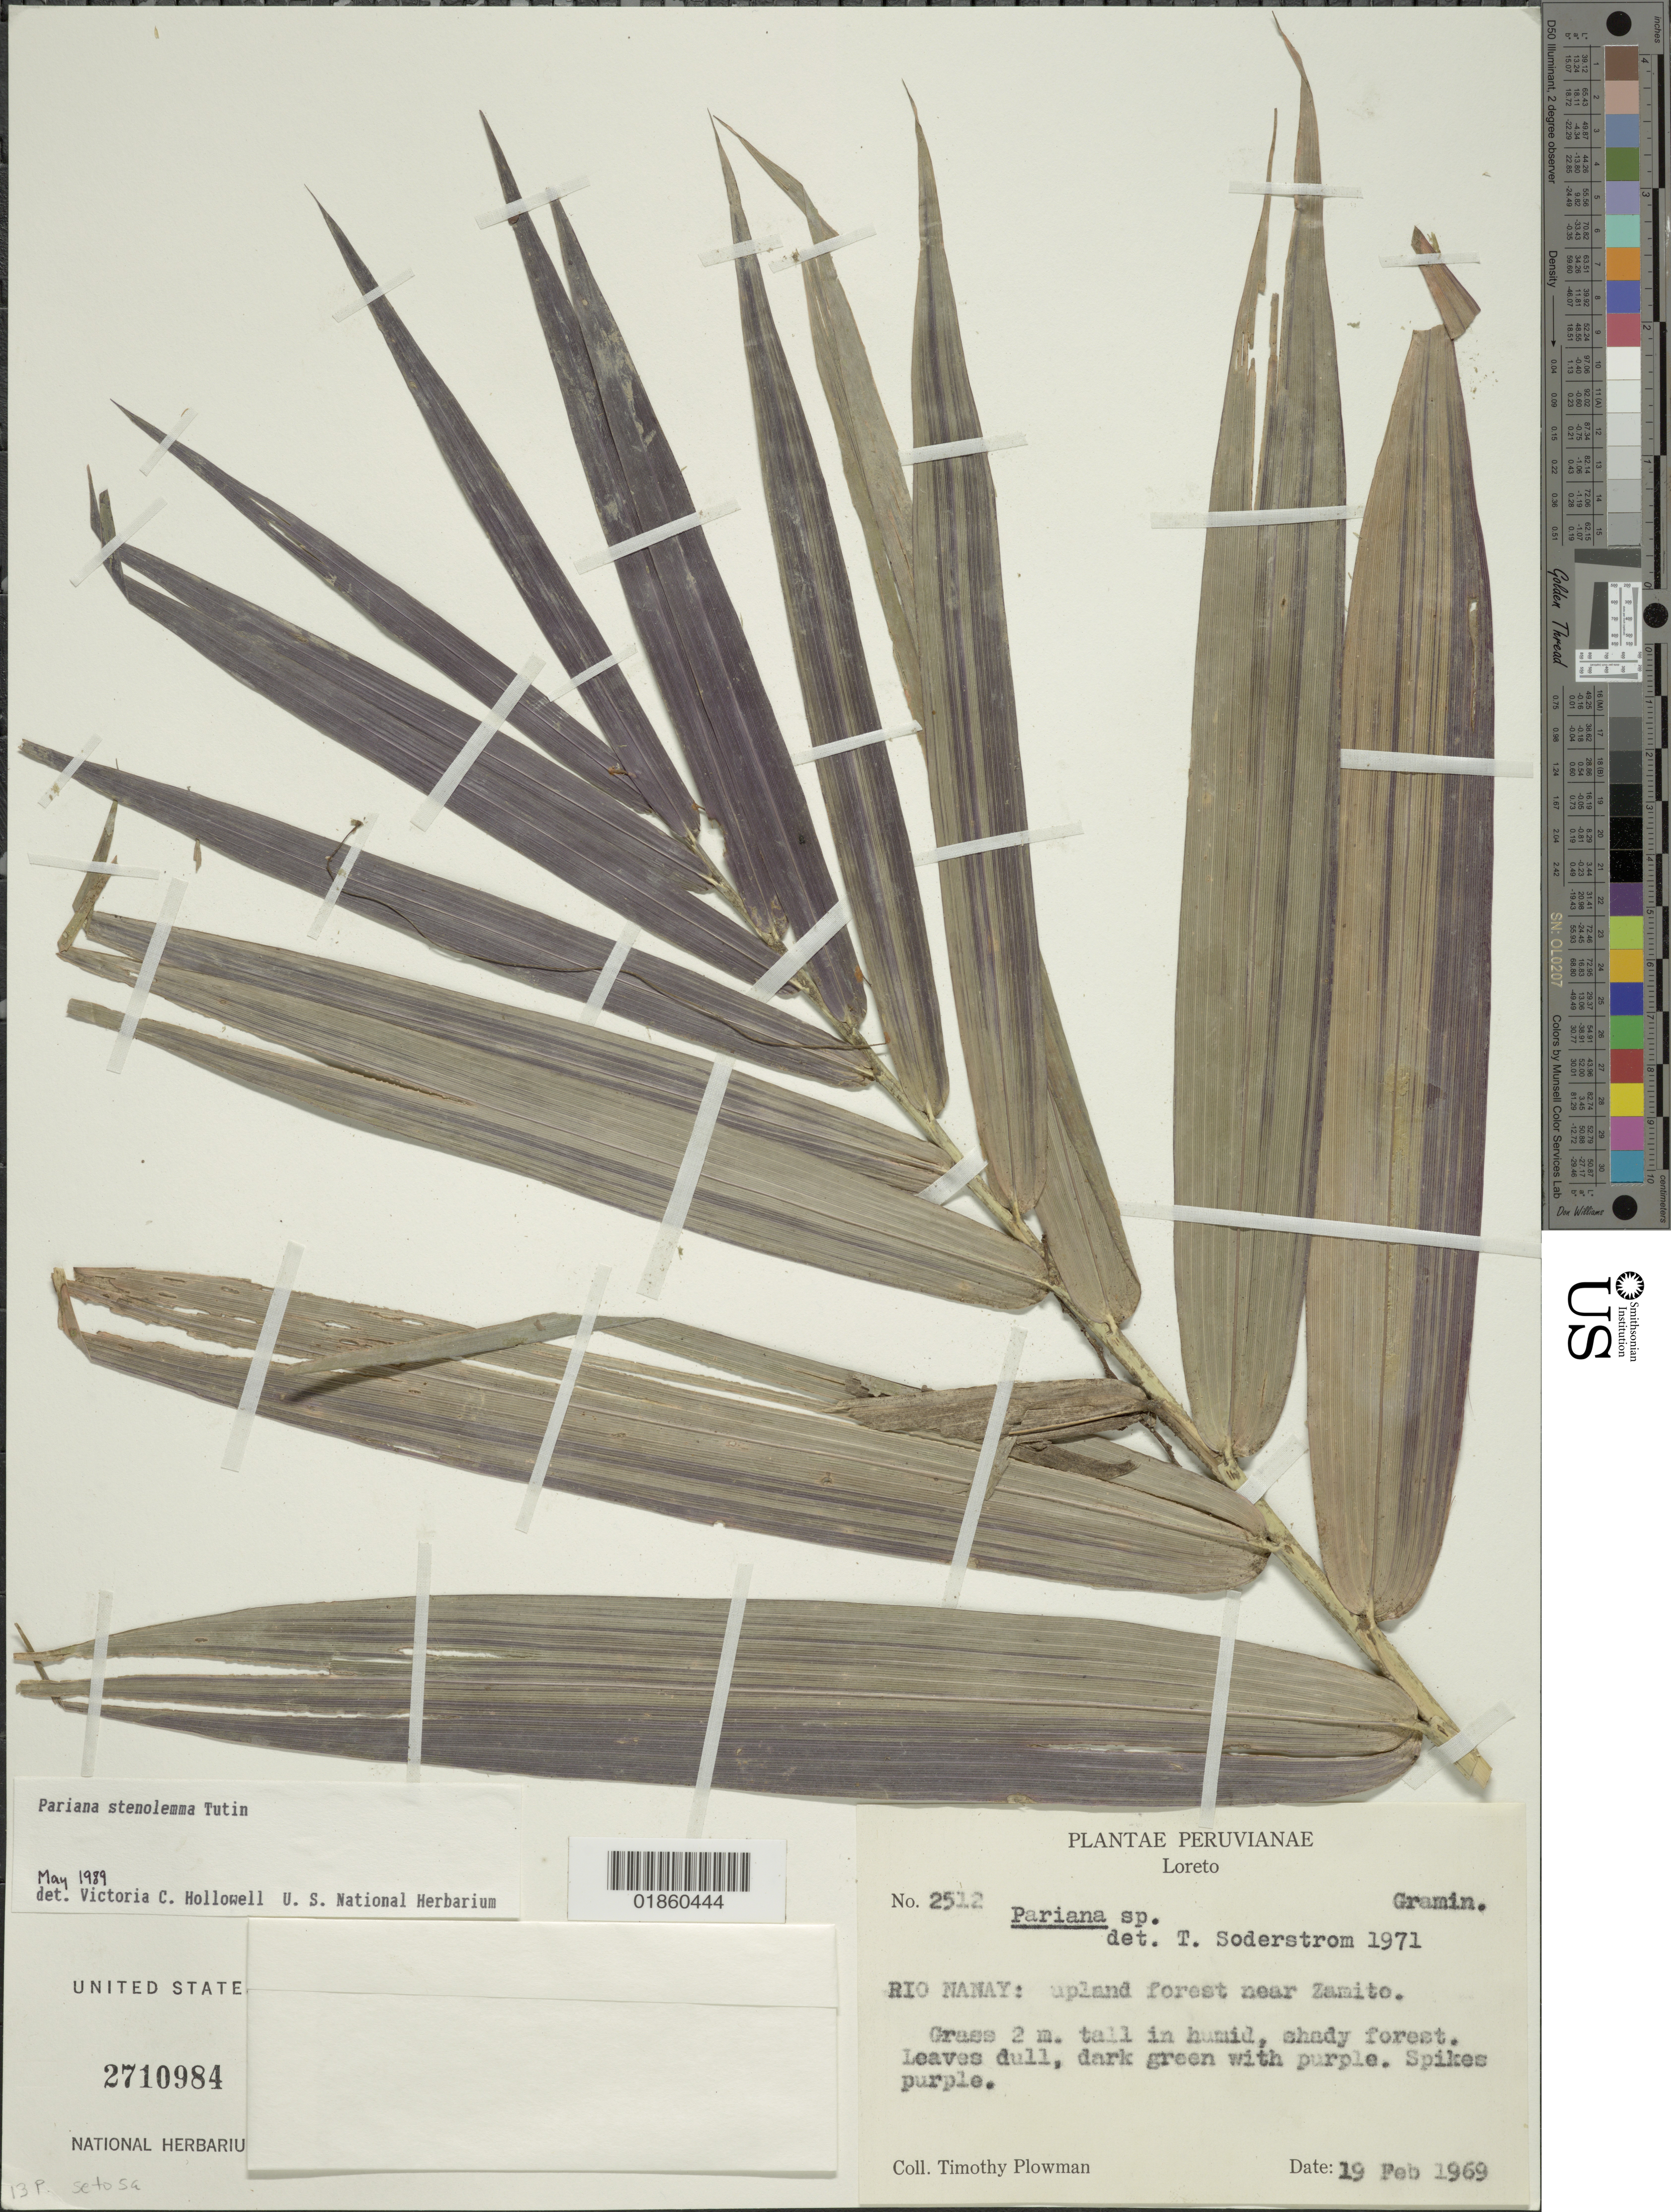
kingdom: Plantae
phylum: Tracheophyta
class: Liliopsida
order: Poales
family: Poaceae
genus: Pariana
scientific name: Pariana stenolemma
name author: Tutin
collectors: T. Plowman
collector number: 2512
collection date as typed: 19 Feb 1969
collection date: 1969-02-19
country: Peru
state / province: Loreto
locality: Rio Nanay, near Zamito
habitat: upland forest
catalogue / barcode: US 2710984